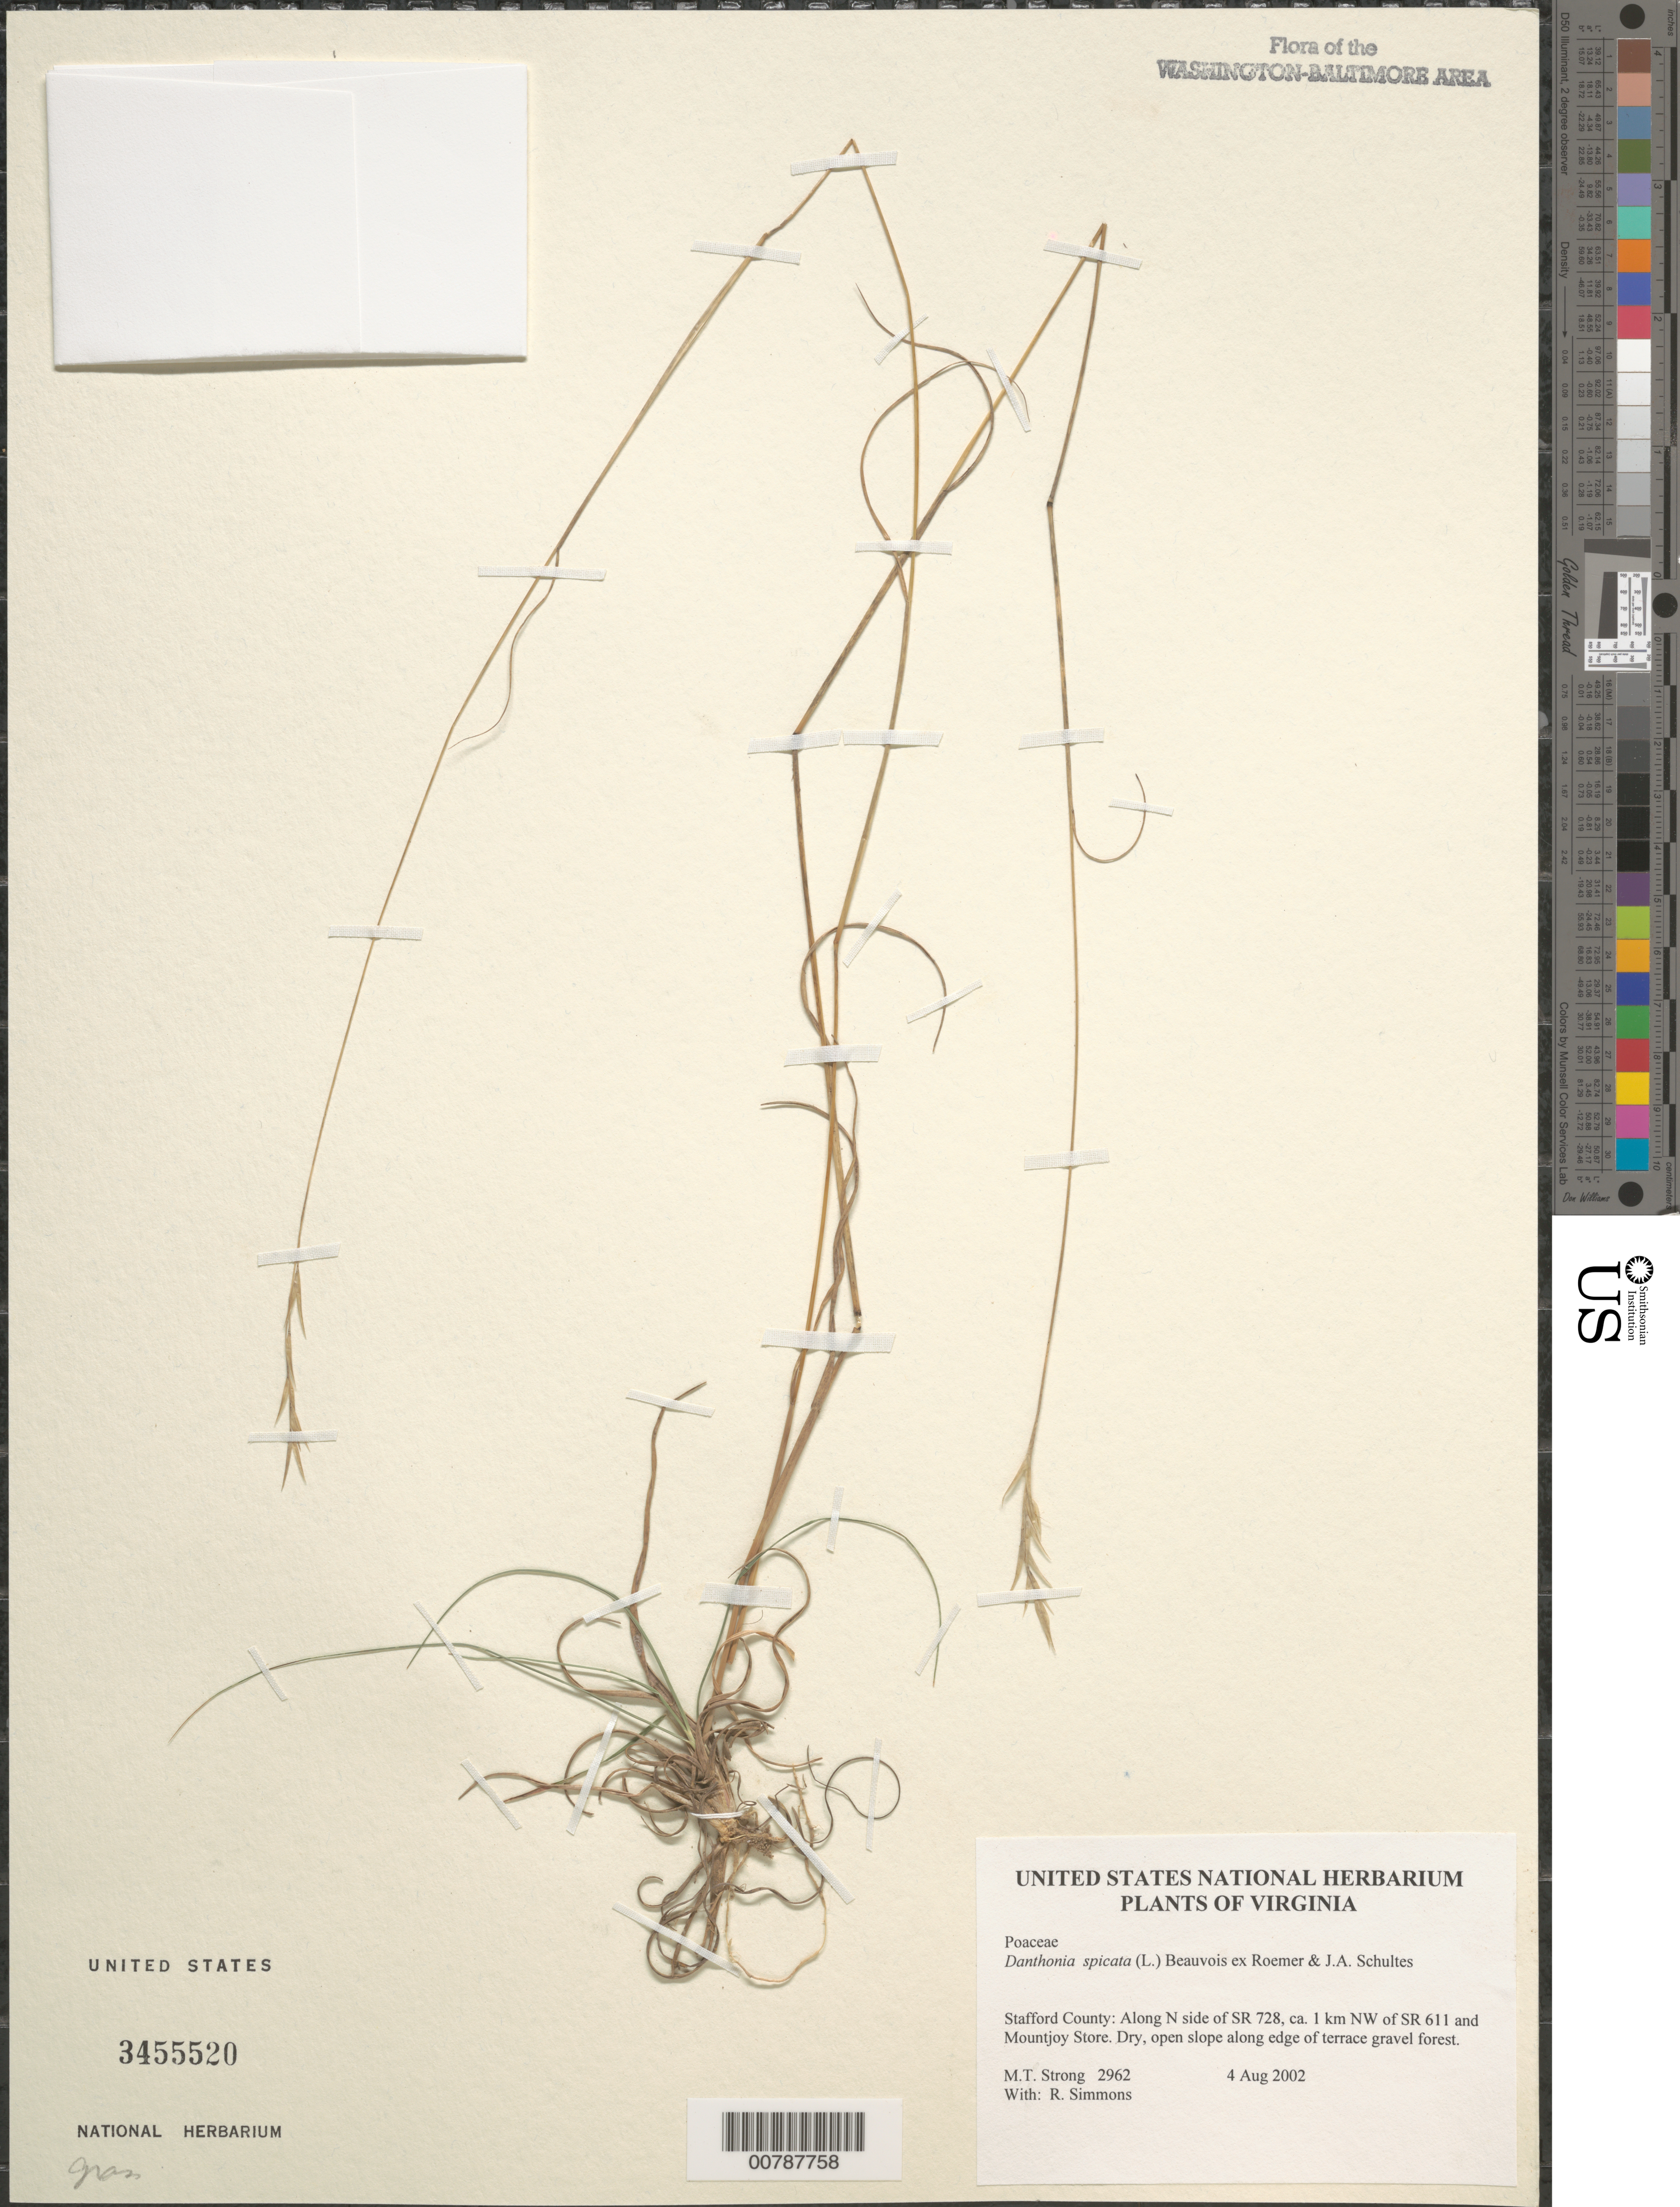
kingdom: Plantae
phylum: Tracheophyta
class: Liliopsida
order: Poales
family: Poaceae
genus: Danthonia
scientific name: Danthonia spicata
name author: (L.) P. Beauv. ex Roem. & Schult.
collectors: M. T. Strong & R. Simmons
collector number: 2962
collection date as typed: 04 Aug 2002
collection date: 2002-08-04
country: United States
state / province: Virginia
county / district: Stafford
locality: Along N side of SR 728, ca. 1 km NW of SR 611 and Mountjoy Store.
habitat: Dry, open slope along edge of terrace gravel forest.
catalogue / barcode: US 3455520